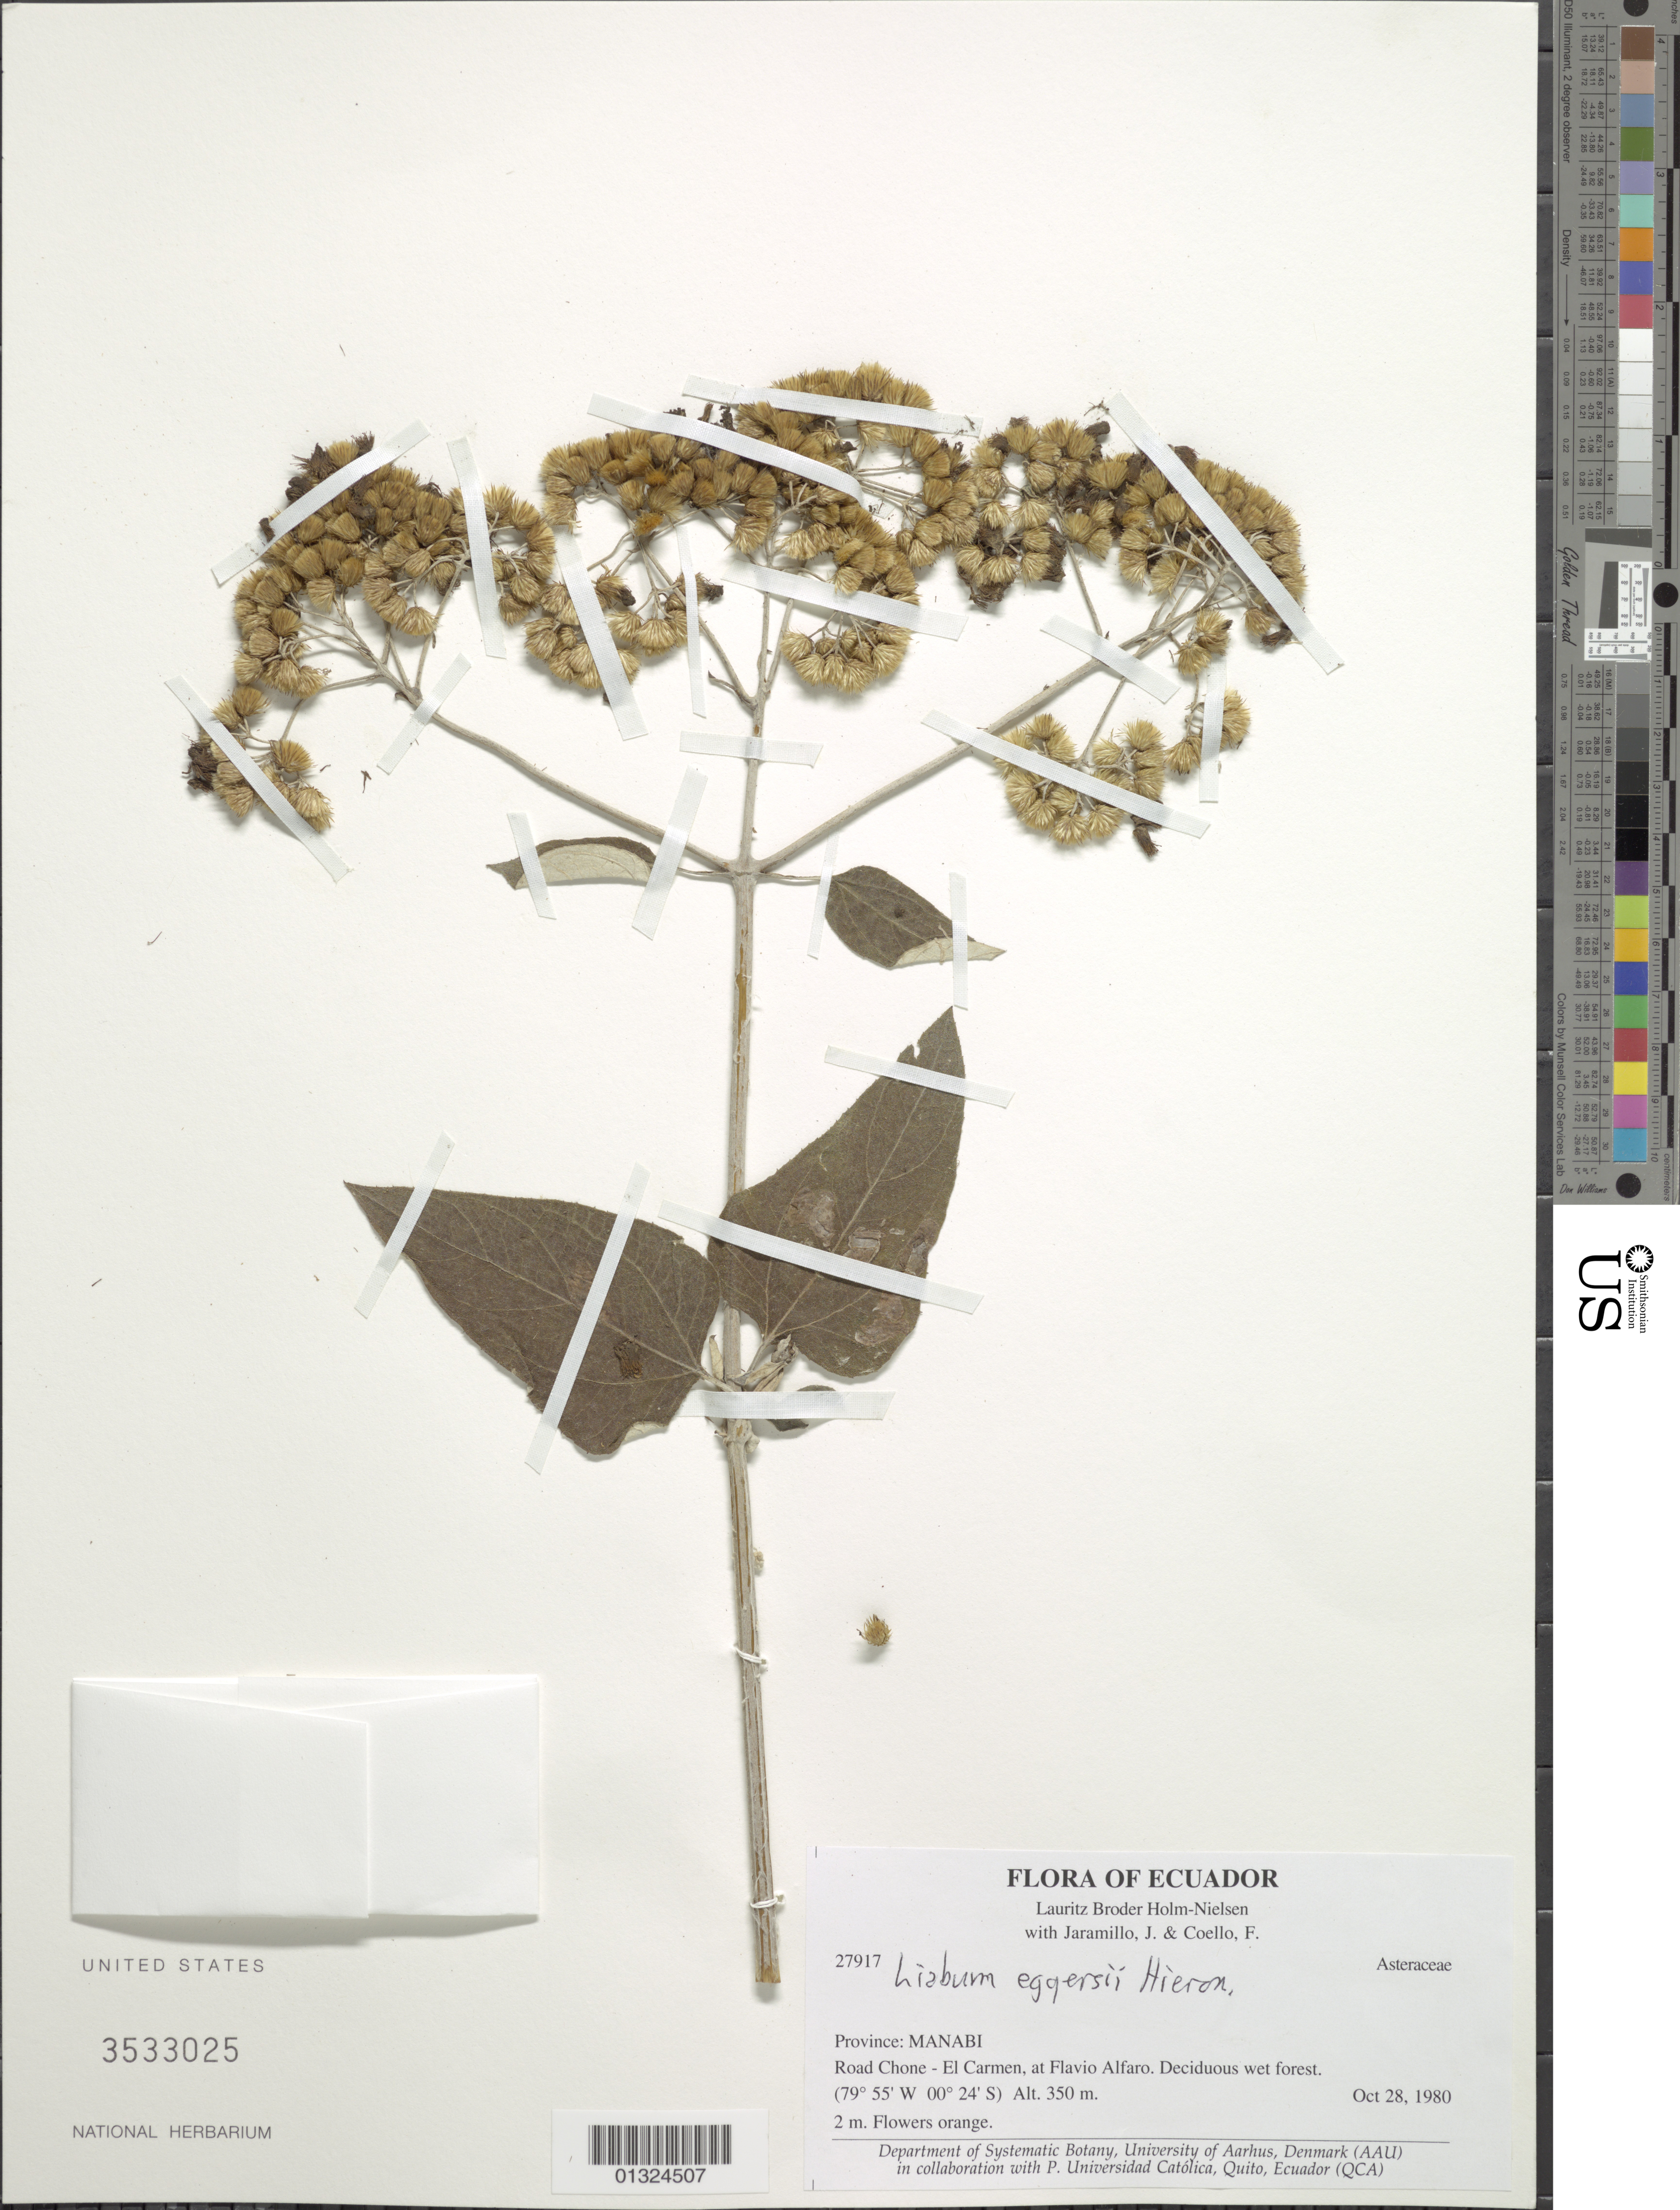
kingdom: Plantae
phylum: Tracheophyta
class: Magnoliopsida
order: Asterales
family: Asteraceae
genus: Liabum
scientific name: Liabum eggersii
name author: Hieron.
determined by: Robinson, Harold E., (US)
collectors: L. B. Holm-Nielsen, J. L. Jaramillo & F. Coello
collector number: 27917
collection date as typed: Oct 28, 1980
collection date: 1980-10-28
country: Ecuador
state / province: Manabí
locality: Road Chone- El Carmen, at Flavio Alfaro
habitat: Deciduous wet forest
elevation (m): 350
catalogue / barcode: US 3533025